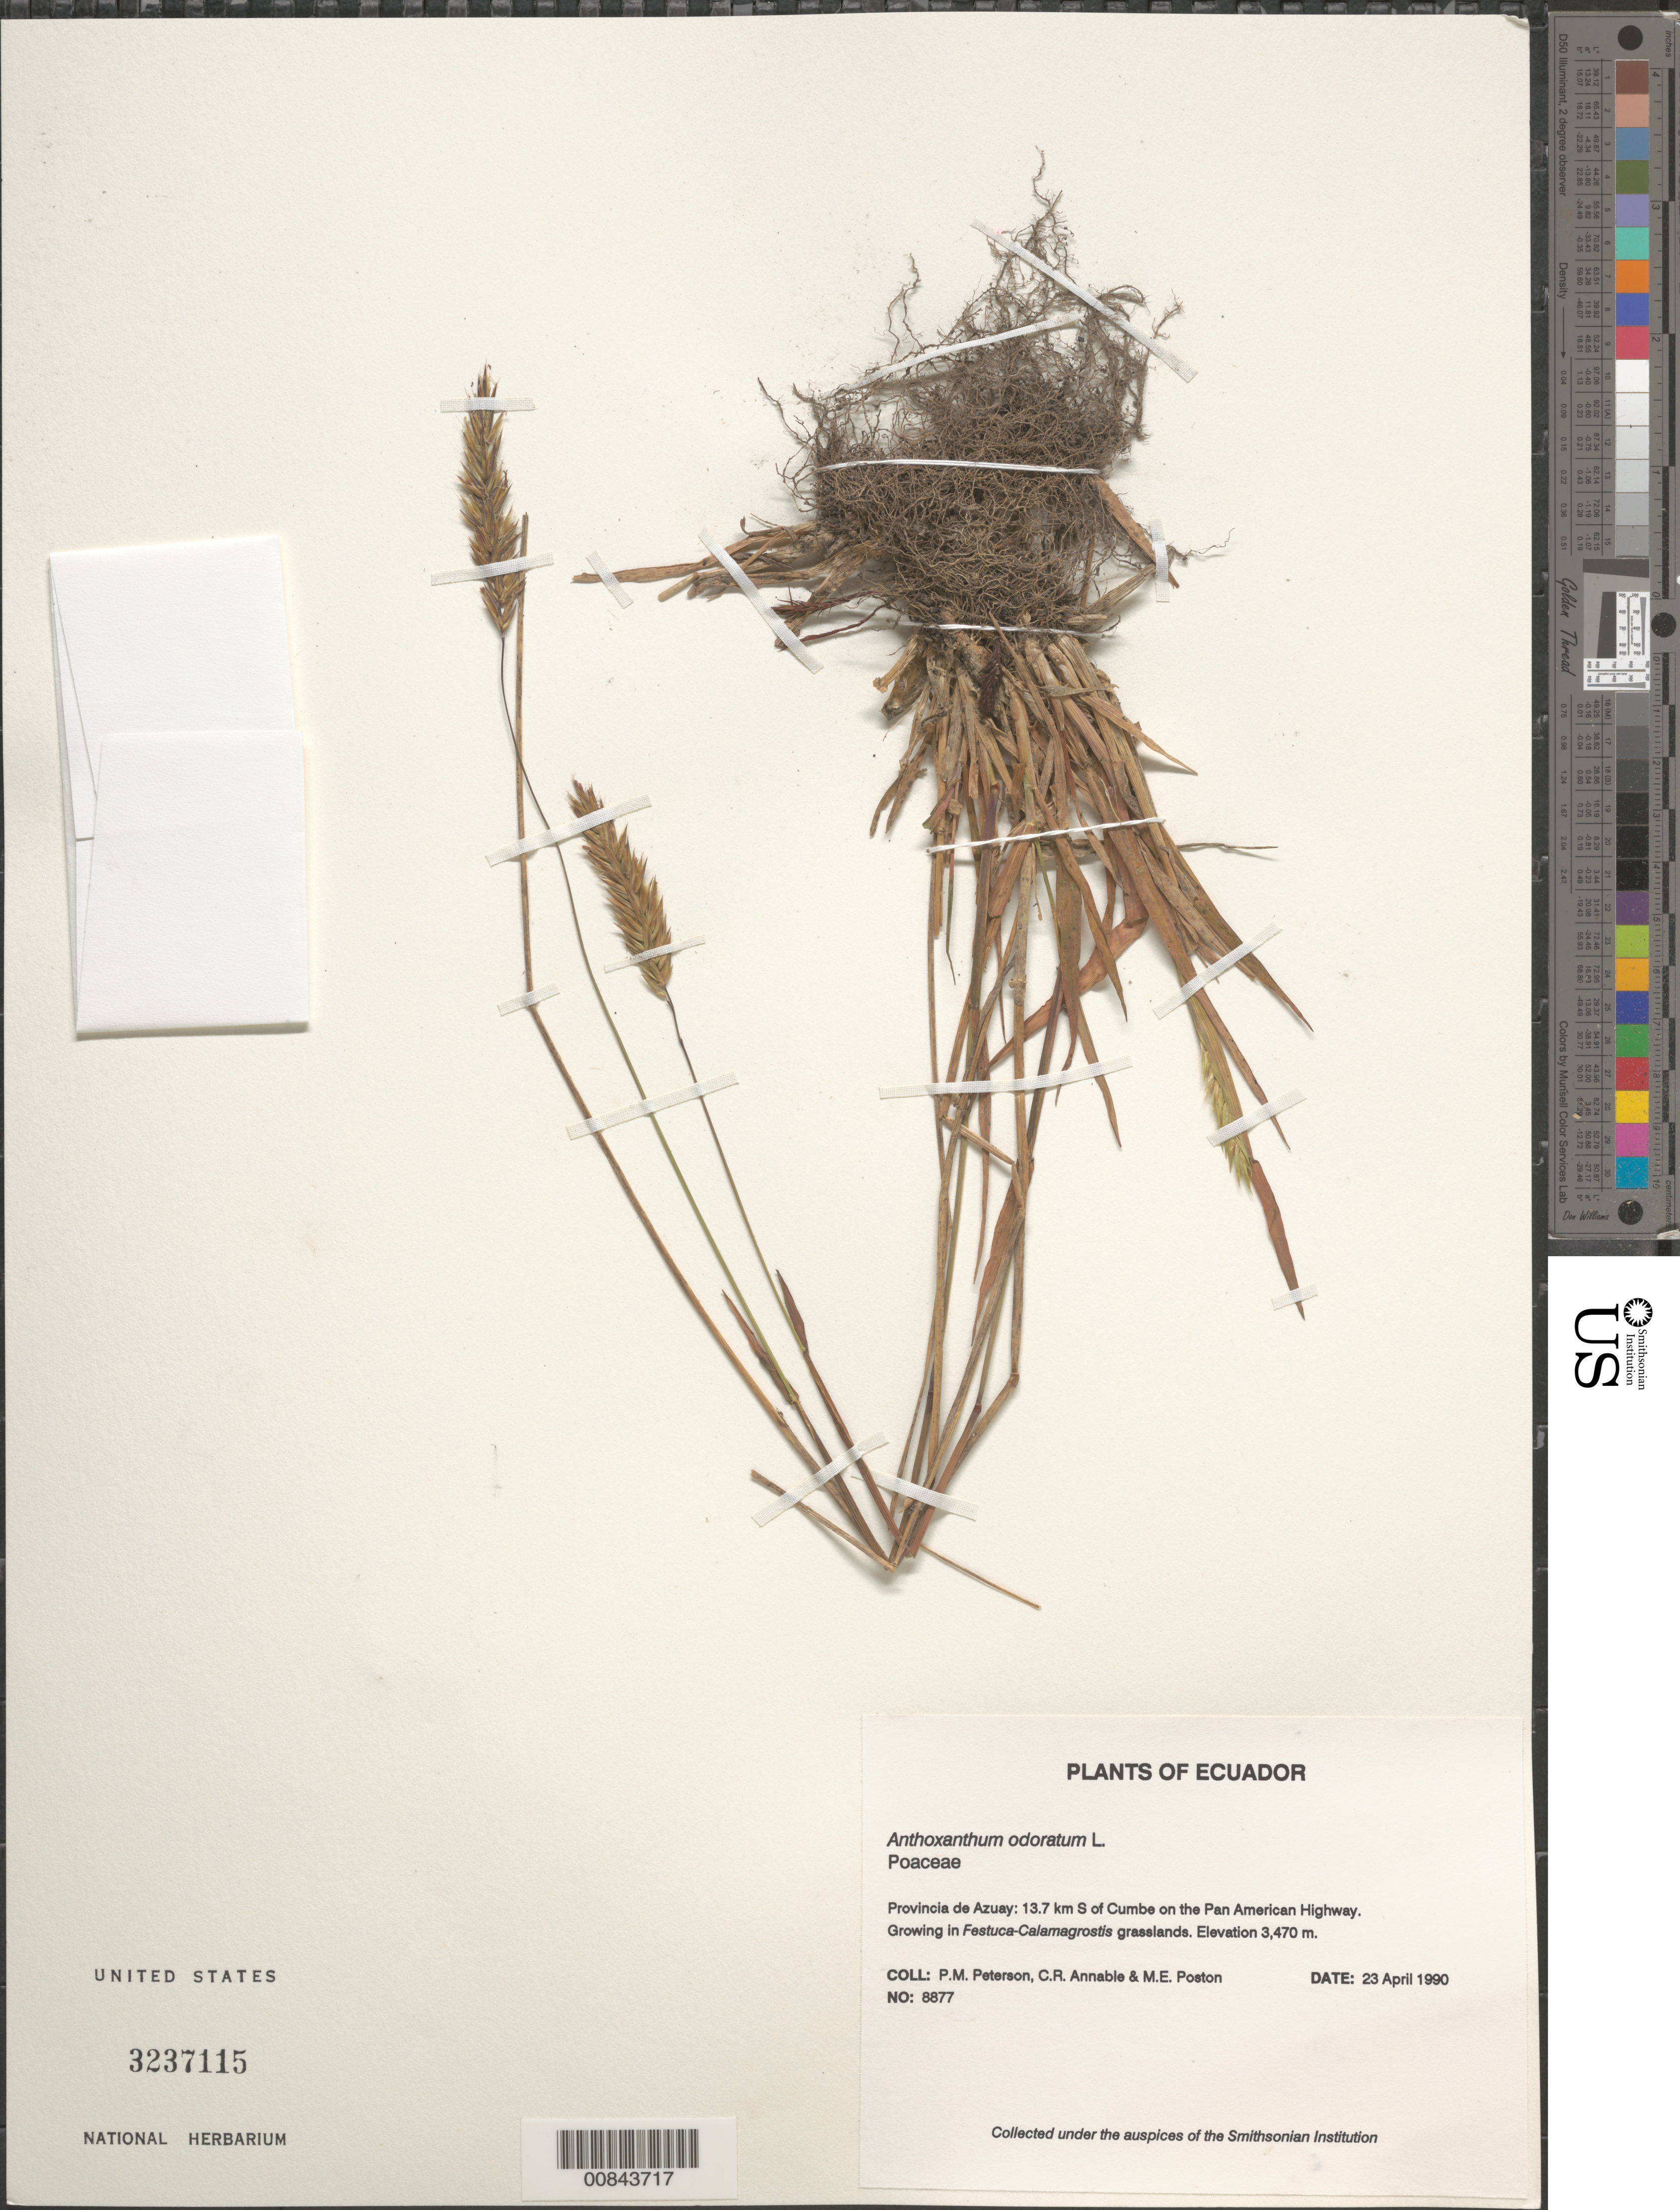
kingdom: Plantae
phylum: Tracheophyta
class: Liliopsida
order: Poales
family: Poaceae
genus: Anthoxanthum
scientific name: Anthoxanthum odoratum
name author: L.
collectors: P. M. Peterson, C. R. Annable & M. Poston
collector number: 08877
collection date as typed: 13 Apr 2004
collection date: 2004-04-13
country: Ecuador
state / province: Azuay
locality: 13.7 km S of Cumbe on the Pan American Highway.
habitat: Growing in Festuca-Calamagrostis grasslands.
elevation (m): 3470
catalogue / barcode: US 3237115